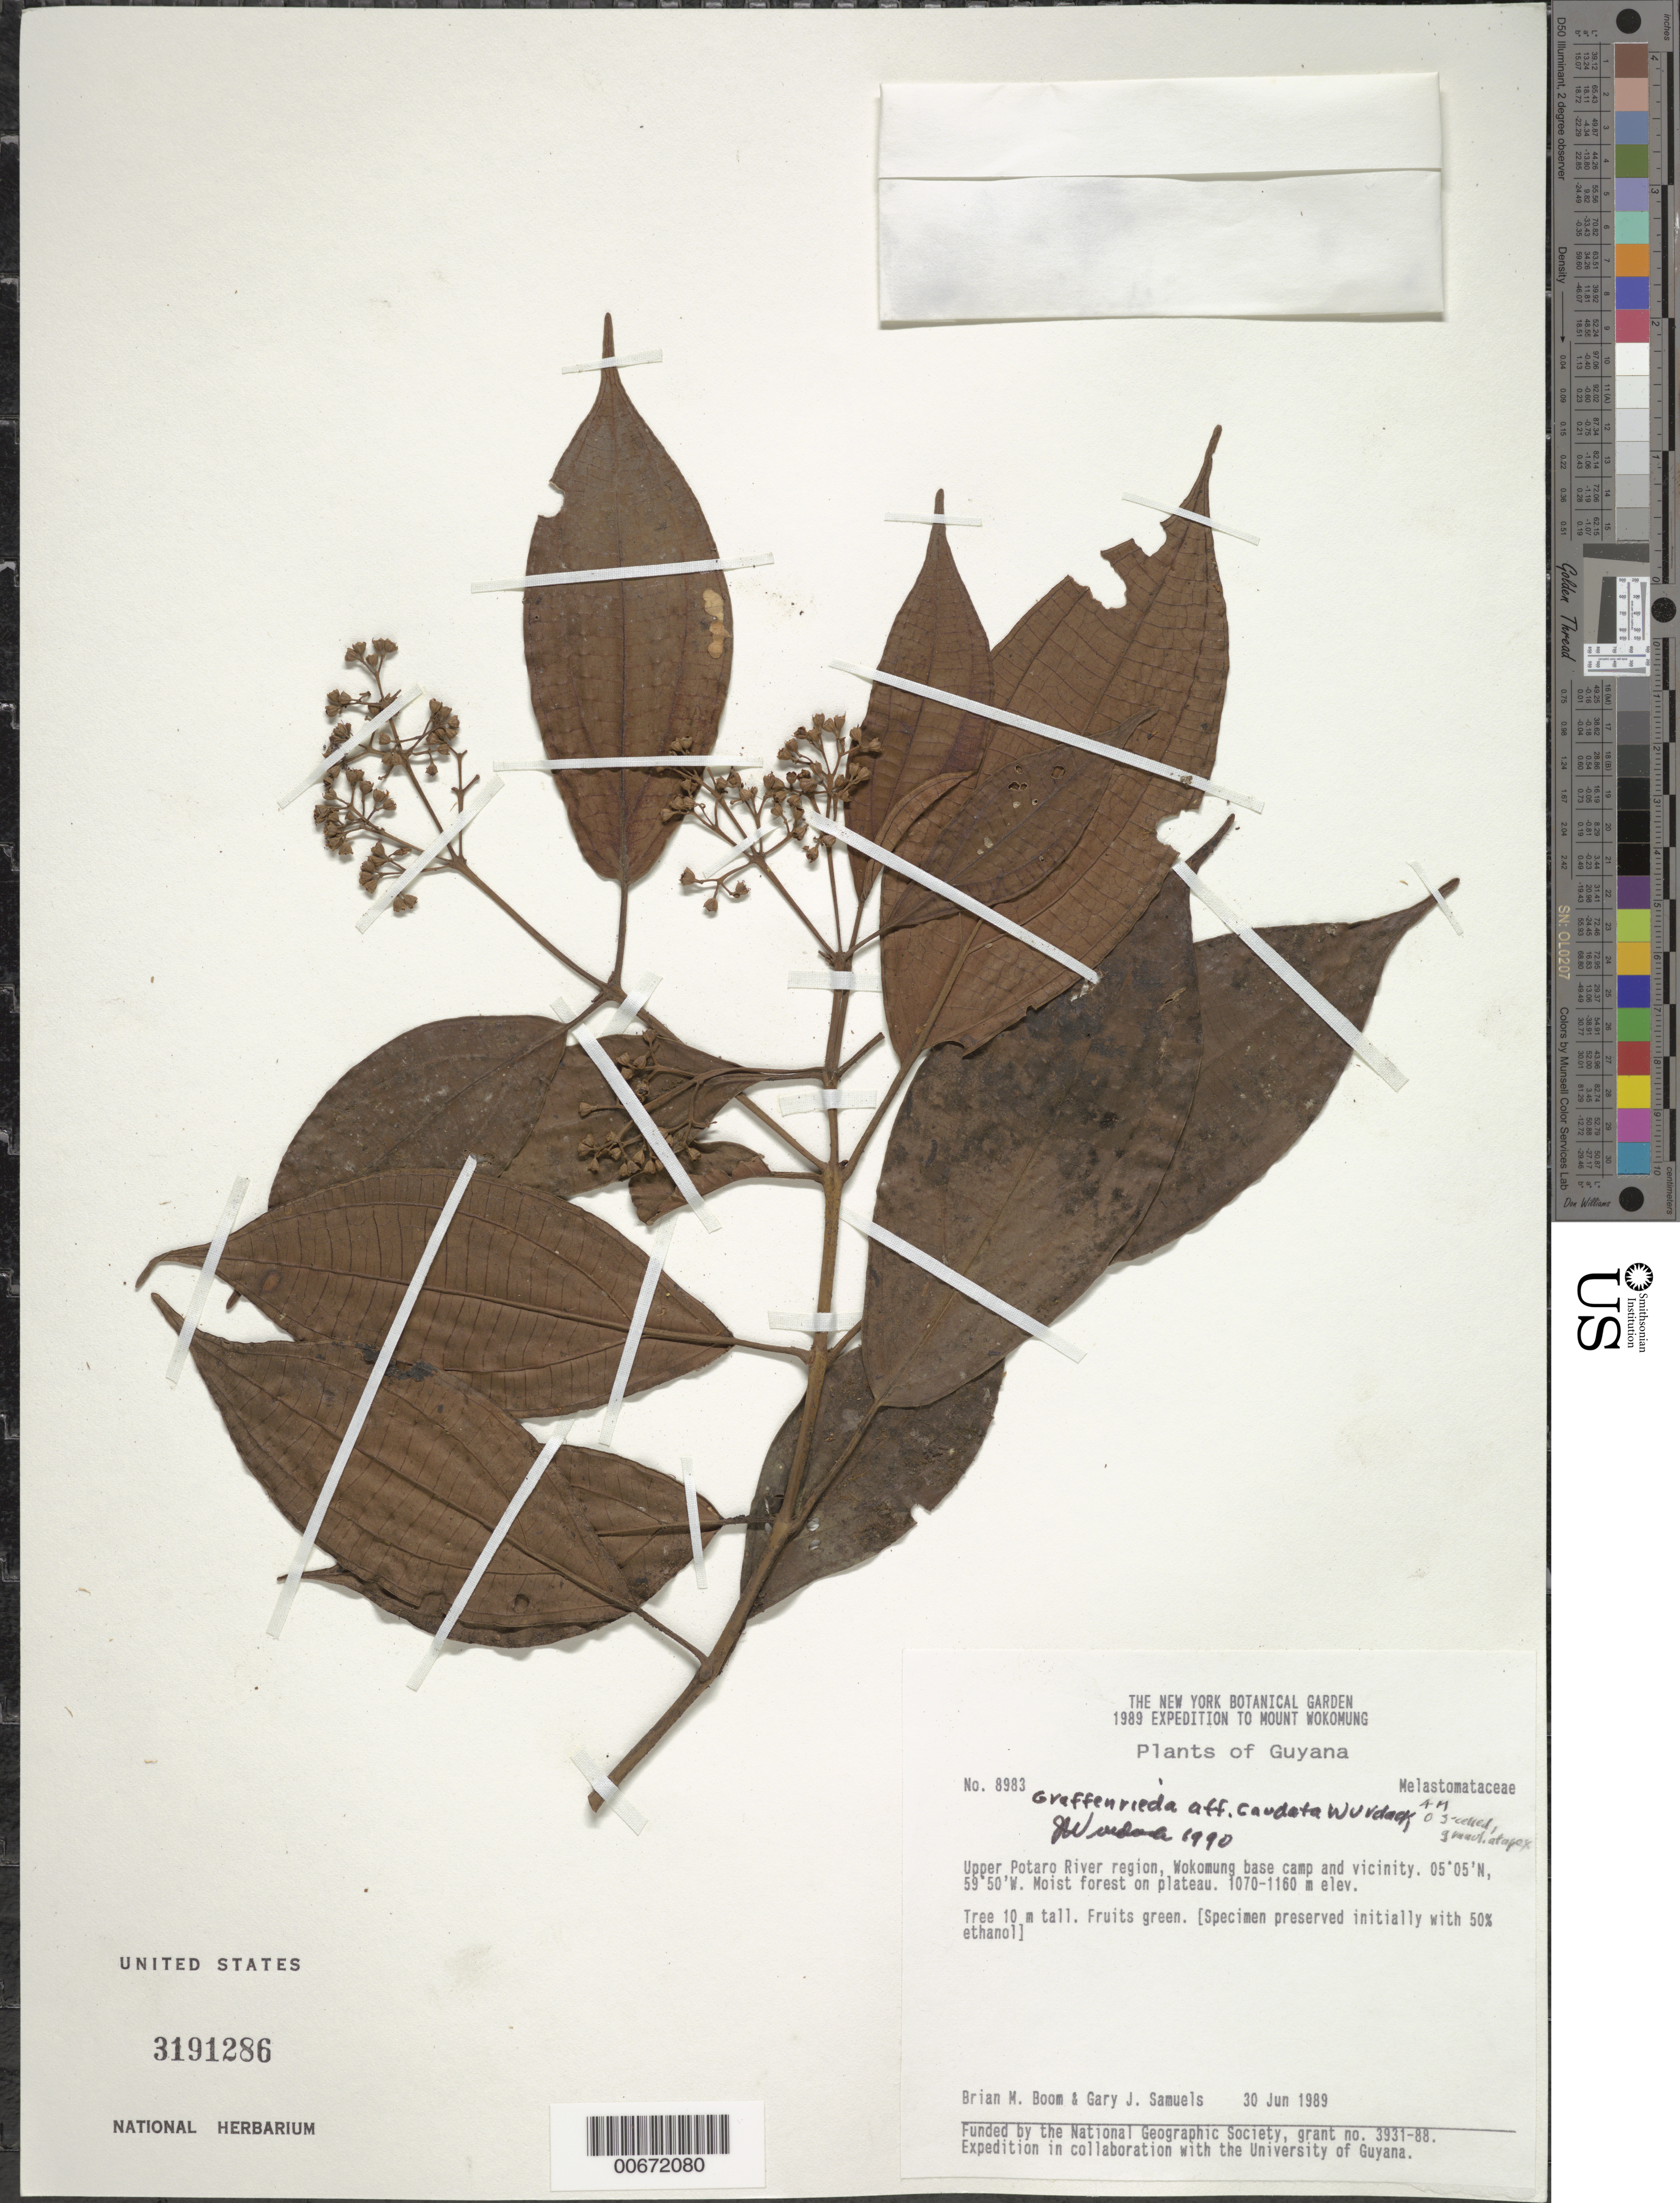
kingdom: Plantae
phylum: Tracheophyta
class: Magnoliopsida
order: Myrtales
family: Melastomataceae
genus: Graffenrieda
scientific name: Graffenrieda caudata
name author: Wurdack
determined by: Wurdack, John J., (US), US (UNITED STATES)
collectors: B. M. Boom & G. Samuels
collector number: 8983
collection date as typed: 30-Jun-89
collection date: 1989-06-30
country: Guyana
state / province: Potaro-Siparuni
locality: Wokomung, base camp & vic., upper Potaro River region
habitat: Moist forest on plateau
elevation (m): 1070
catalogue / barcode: US 3191286